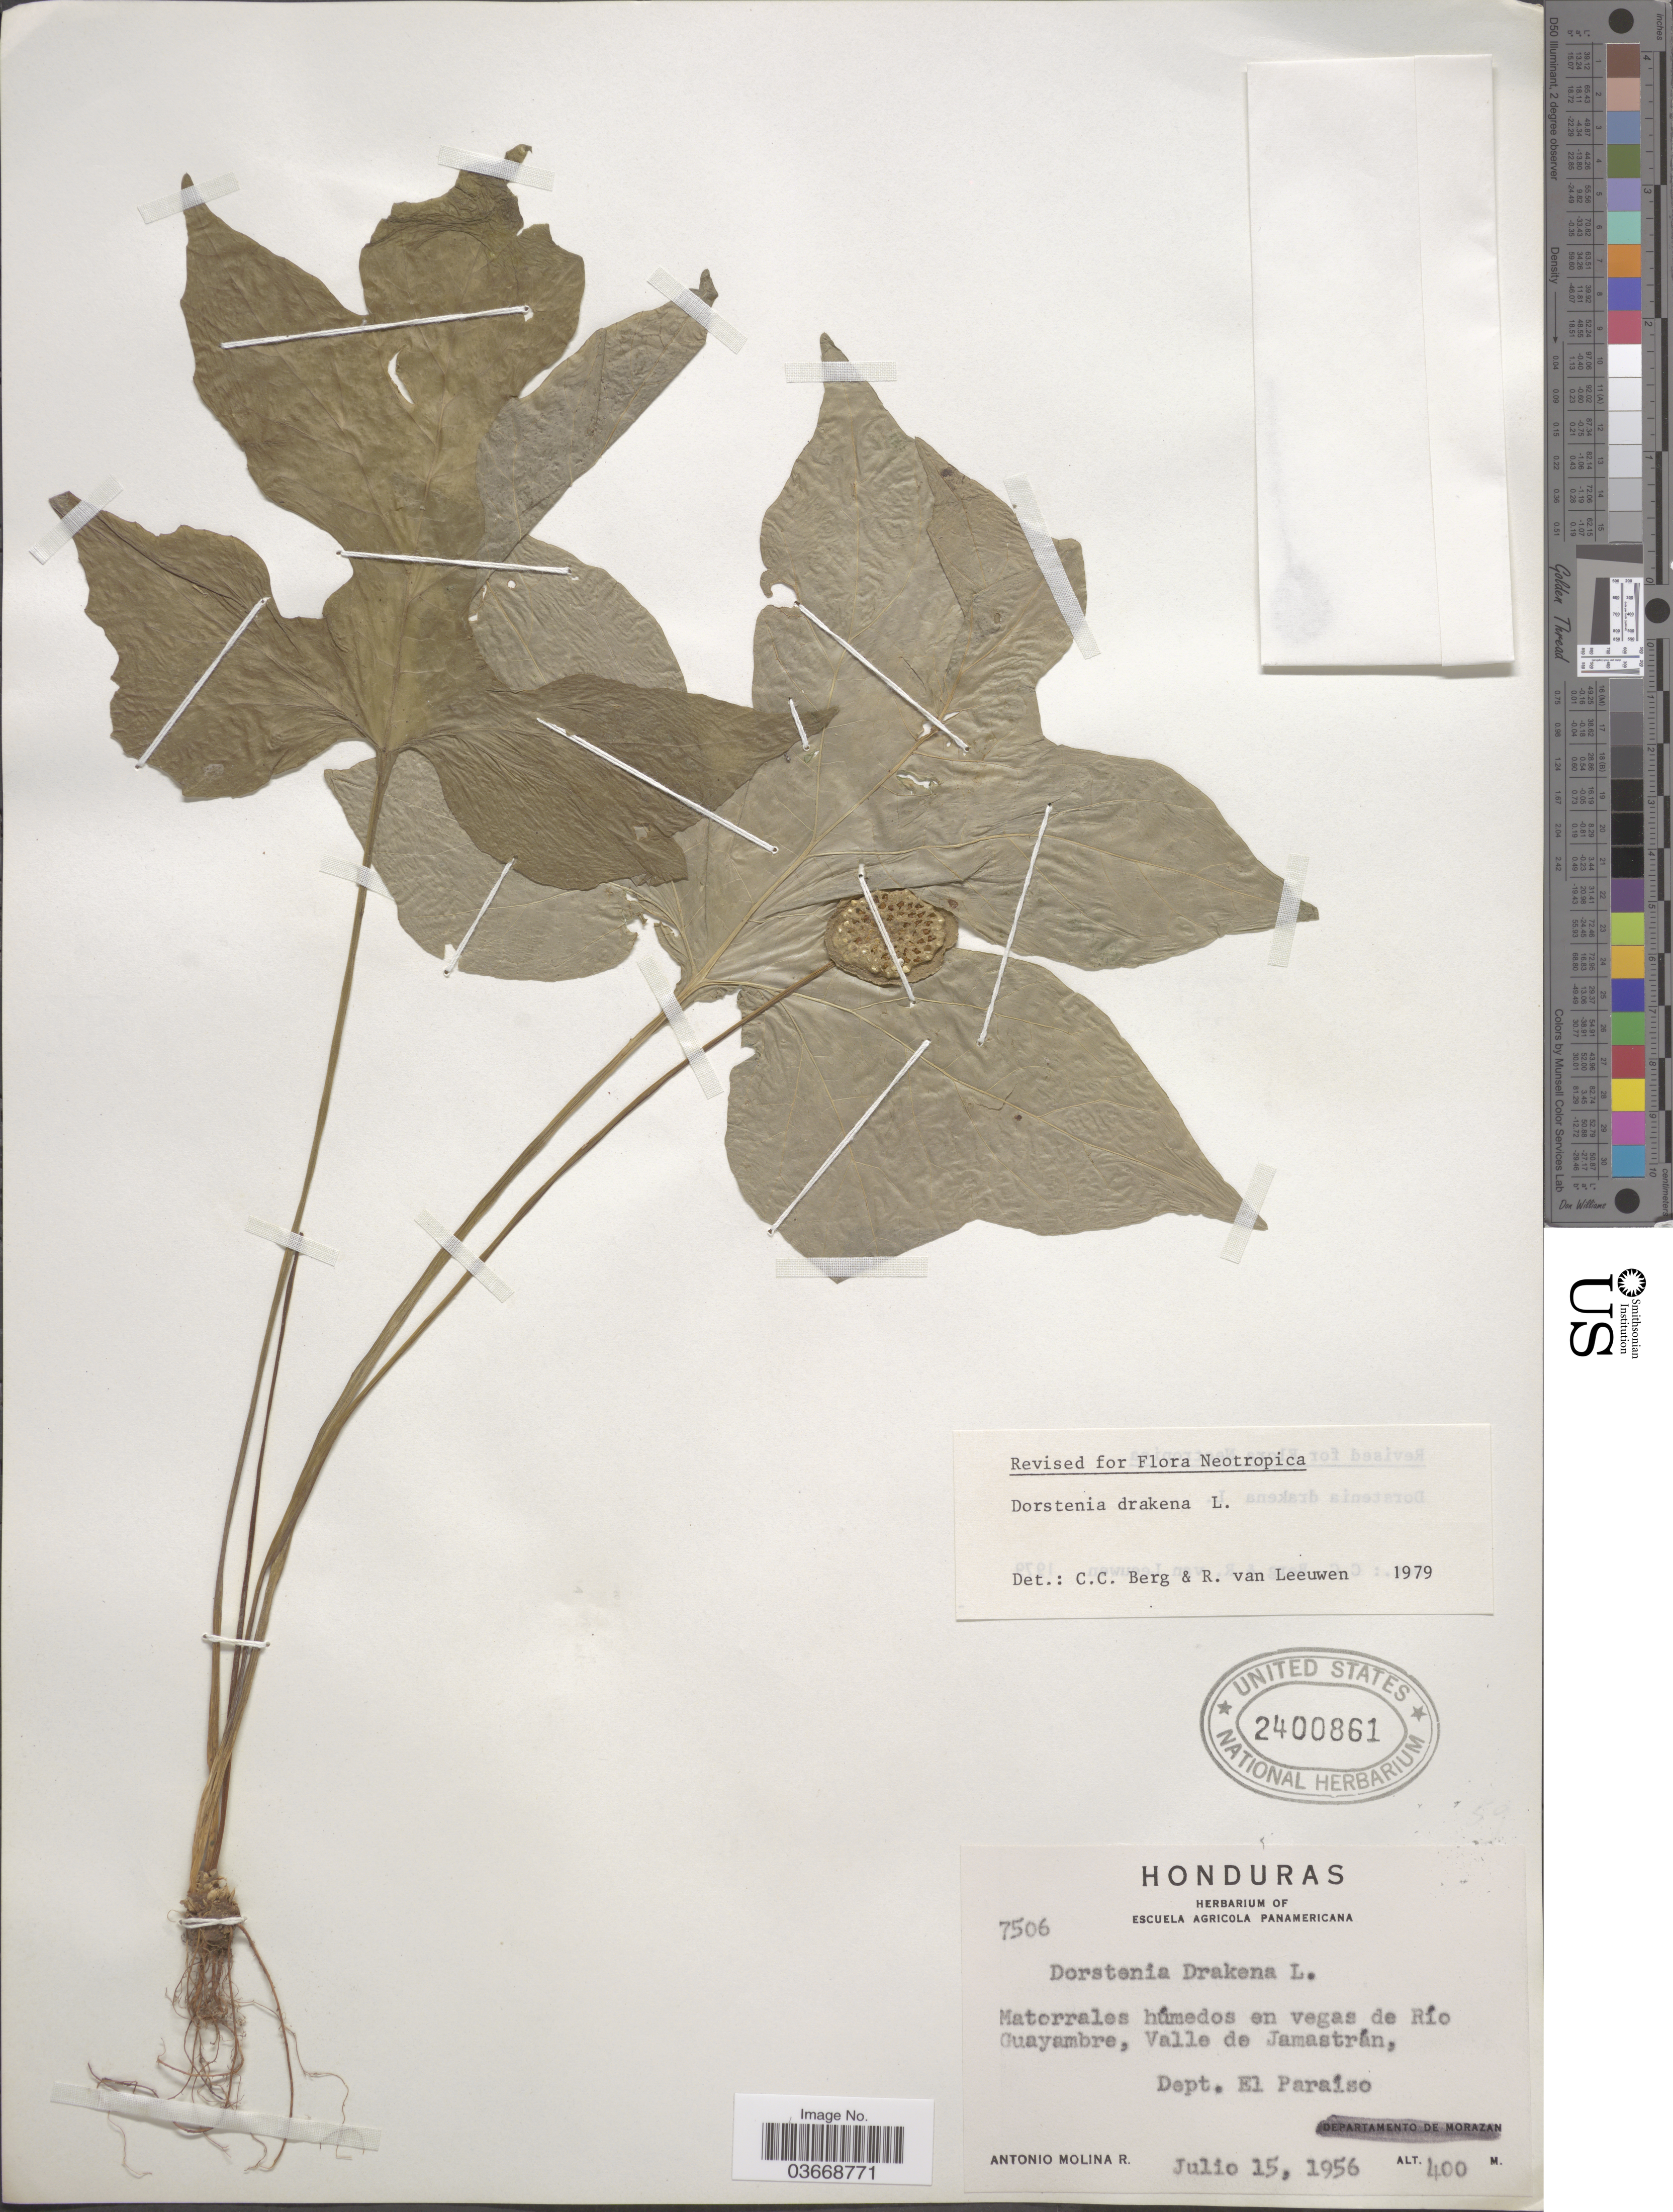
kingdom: Plantae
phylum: Tracheophyta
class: Magnoliopsida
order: Rosales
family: Moraceae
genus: Dorstenia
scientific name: Dorstenia drakena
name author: L.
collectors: A. Molina R.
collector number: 7506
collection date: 1956-07-15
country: Honduras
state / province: El Paraiso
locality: Matorrales húmedos en vegas de Río Guayambre, Valle de Jamastrán. Dept. El Paraíso.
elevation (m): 400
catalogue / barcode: US 2400861